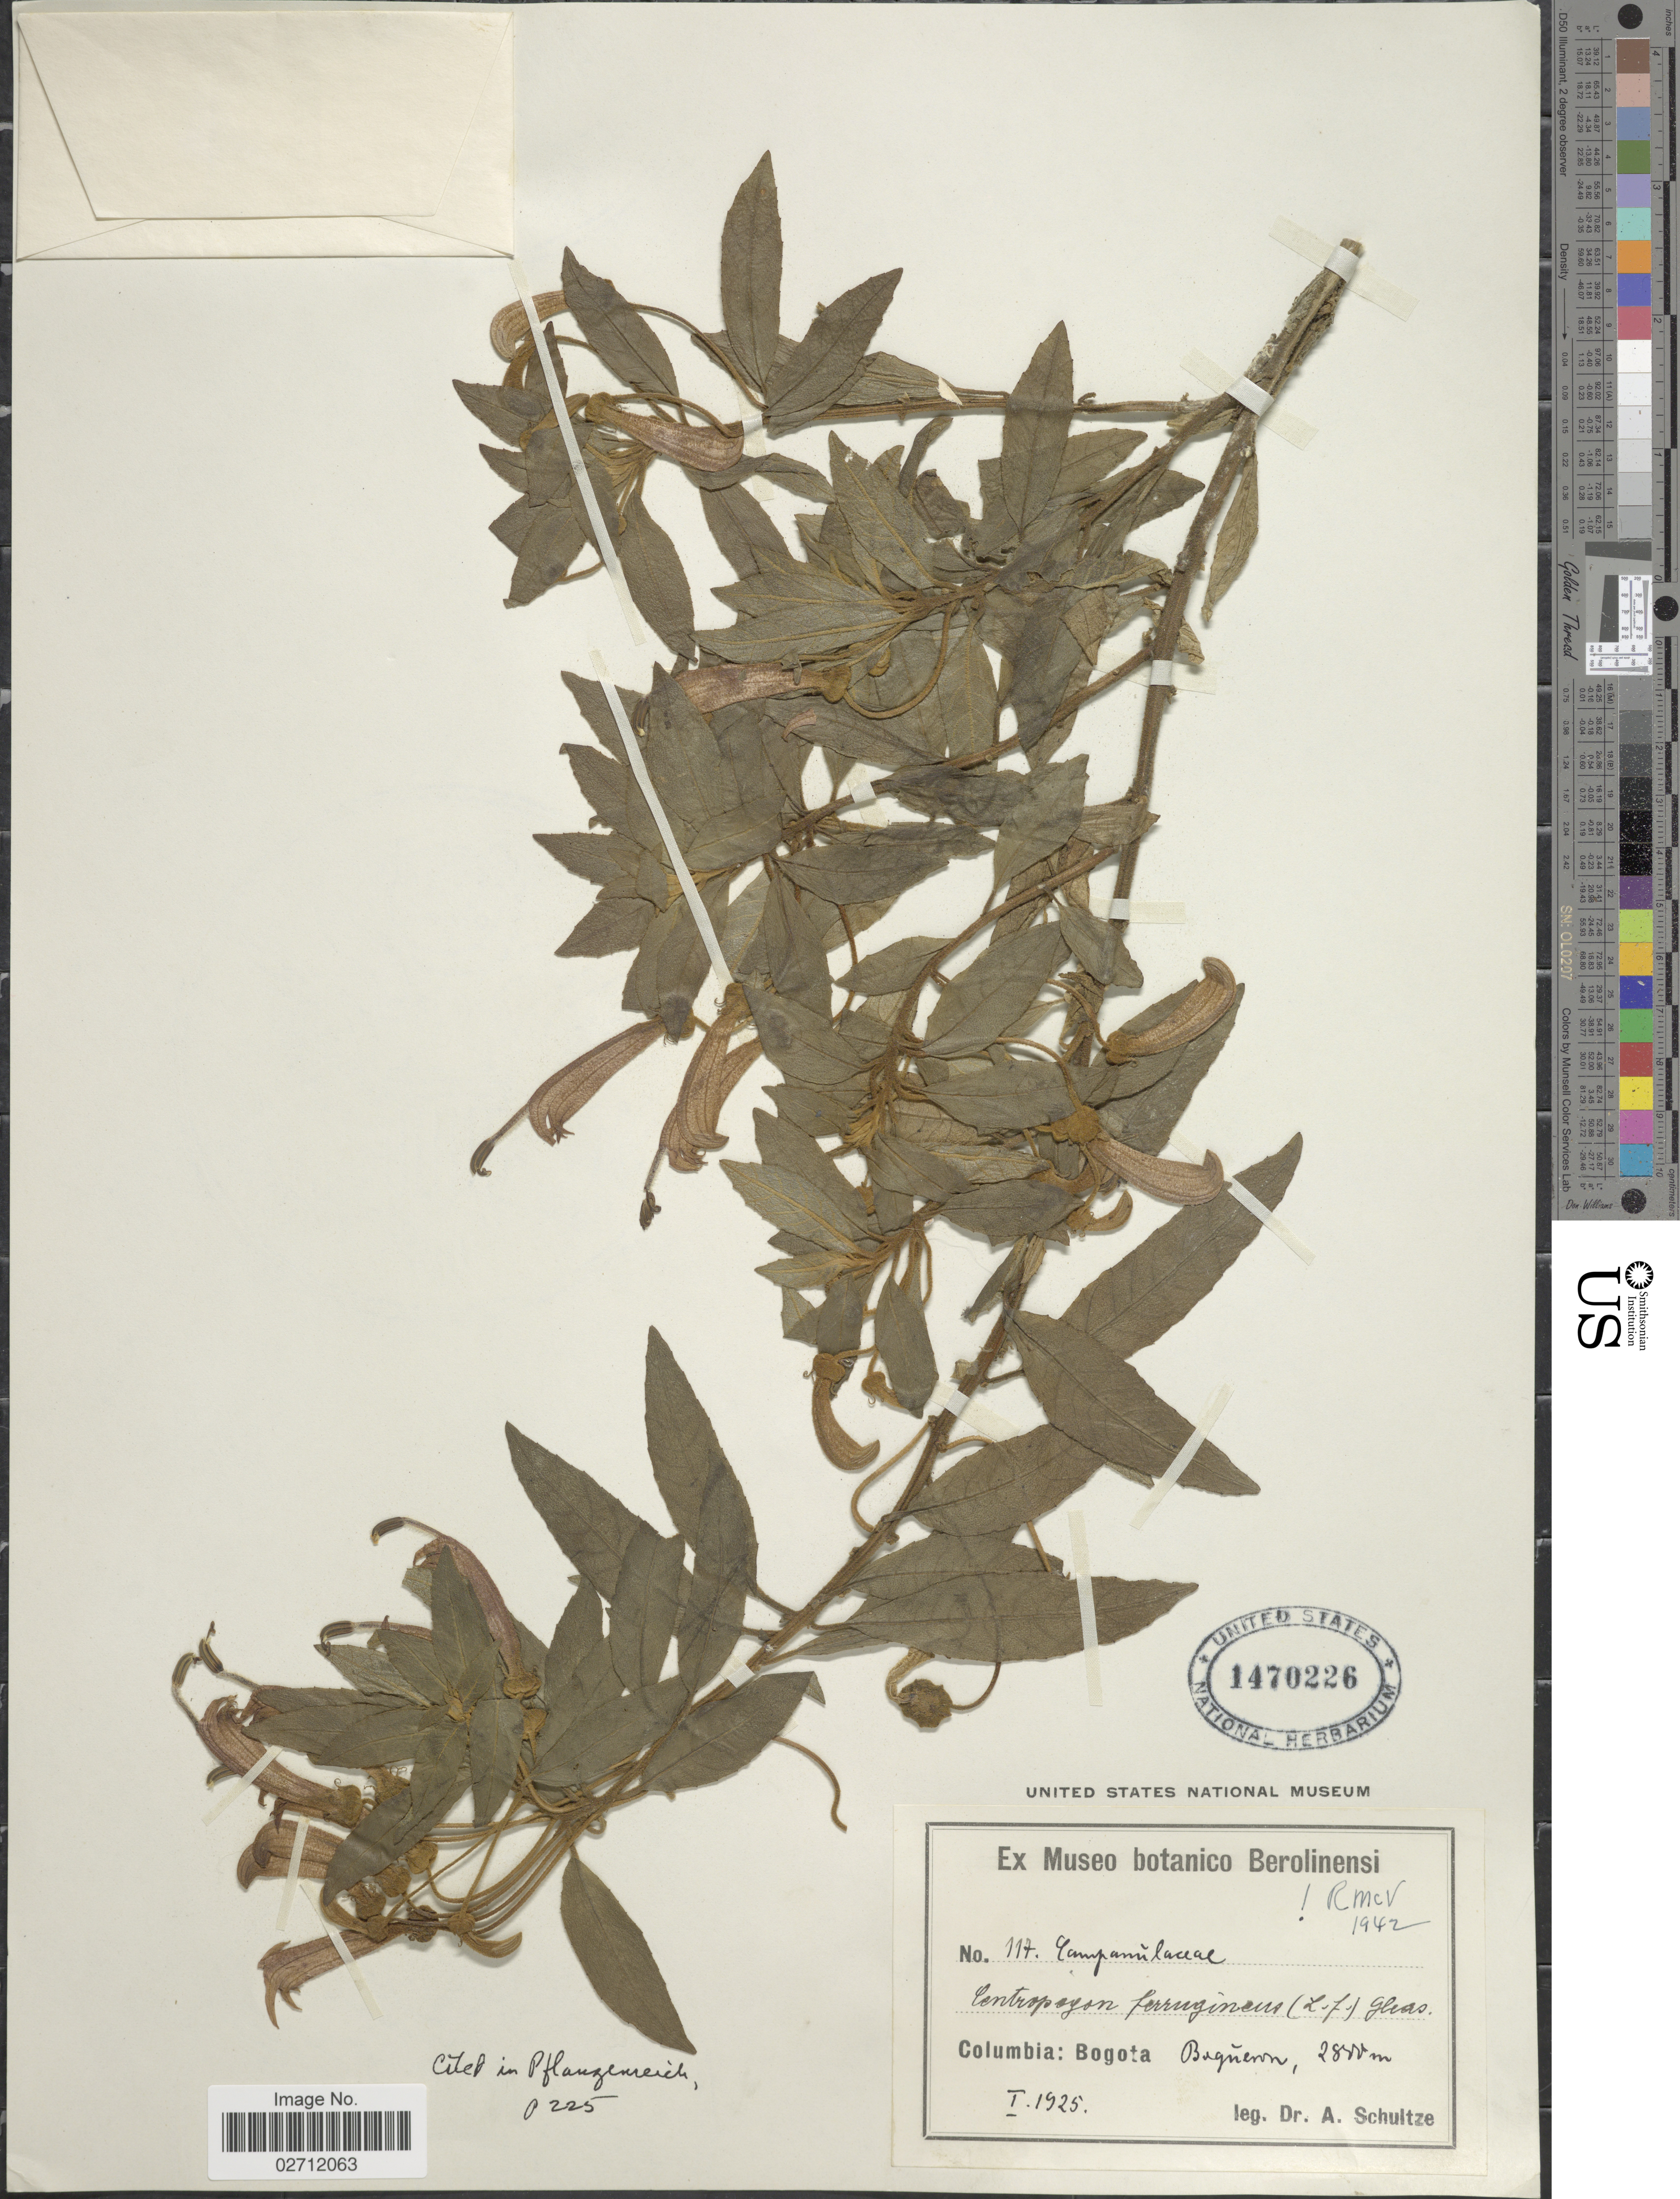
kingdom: Plantae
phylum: Tracheophyta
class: Magnoliopsida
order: Asterales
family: Campanulaceae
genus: Centropogon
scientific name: Centropogon ferrugineus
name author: (L. f.) Gleason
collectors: A. Schultze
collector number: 117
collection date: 1925-01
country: Colombia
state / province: Bogota D.C.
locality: Columbia: Bogota. Boqueron.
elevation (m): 2800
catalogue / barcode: US 1470226